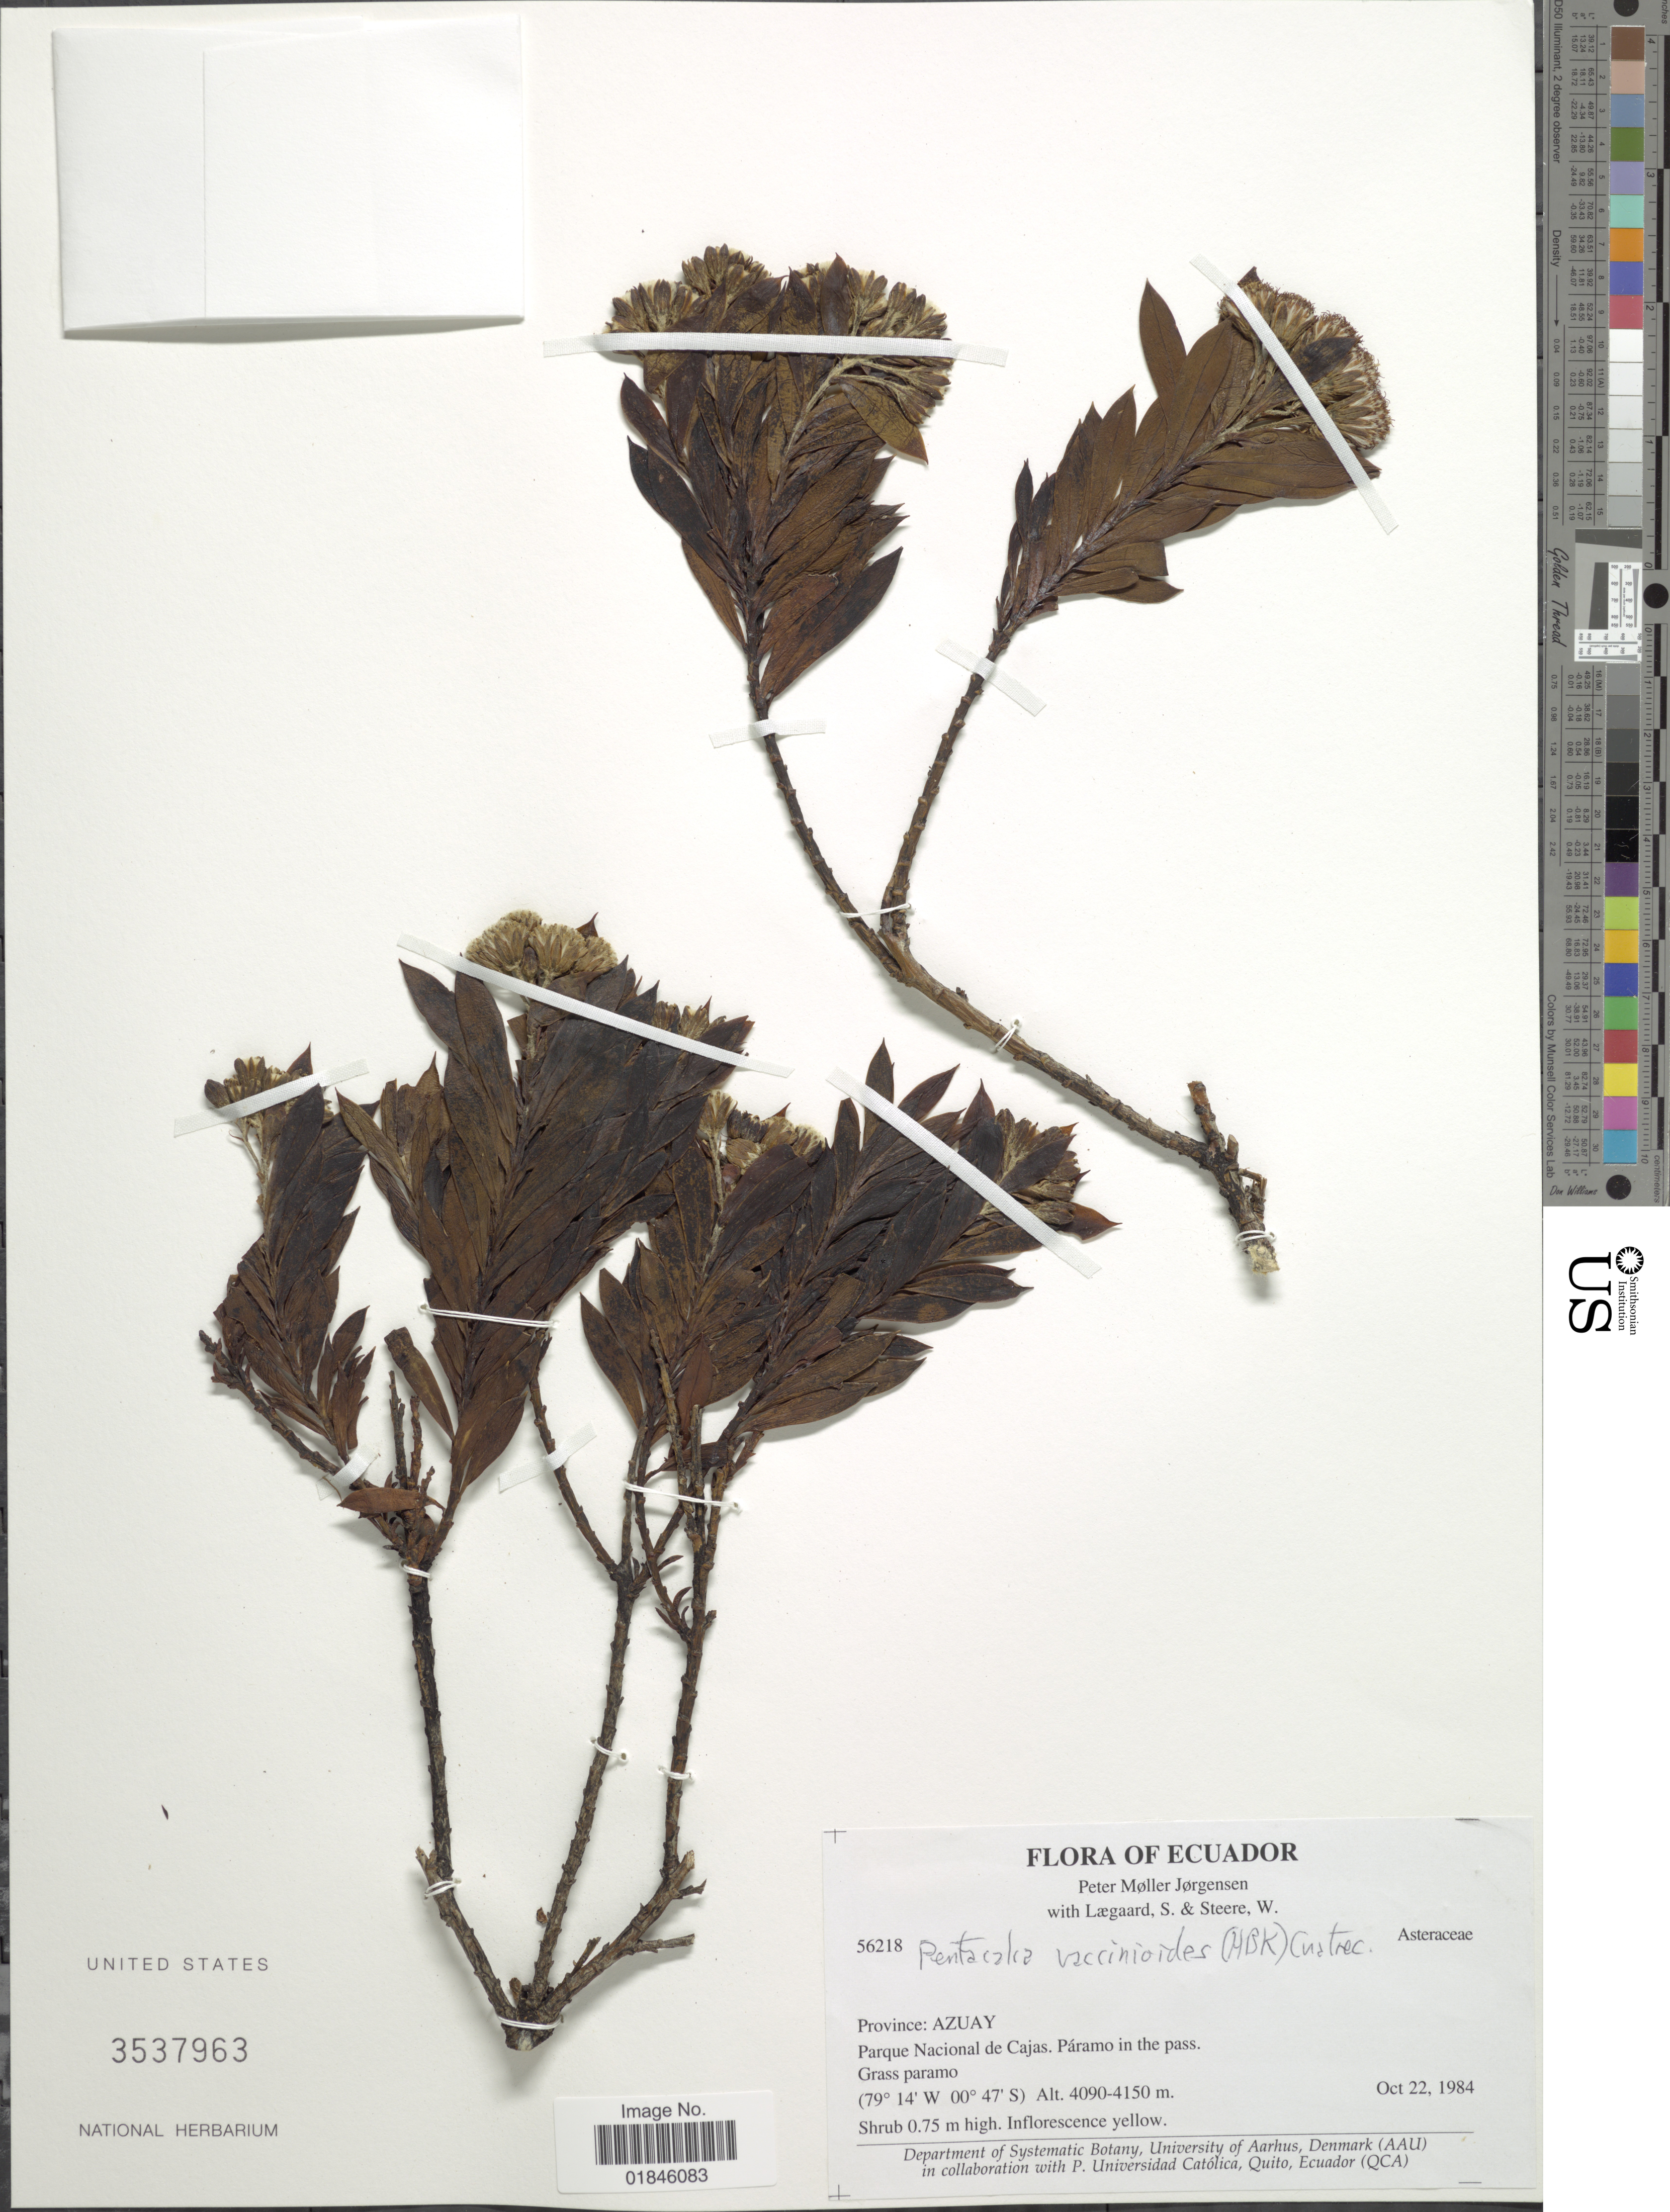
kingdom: Plantae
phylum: Tracheophyta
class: Magnoliopsida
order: Asterales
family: Asteraceae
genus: Pentacalia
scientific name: Pentacalia vaccinioides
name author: (Kunth) Cuatrec.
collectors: P. M. Jørgensen, S. Lægaard & W. C. Steere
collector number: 56218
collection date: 1984-10-22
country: Ecuador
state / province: Azuay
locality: Provinced: Azuay. Parque Nacional de Cajas. Páramo in the oass. Grass paramo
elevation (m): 4090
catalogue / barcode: US 3537963